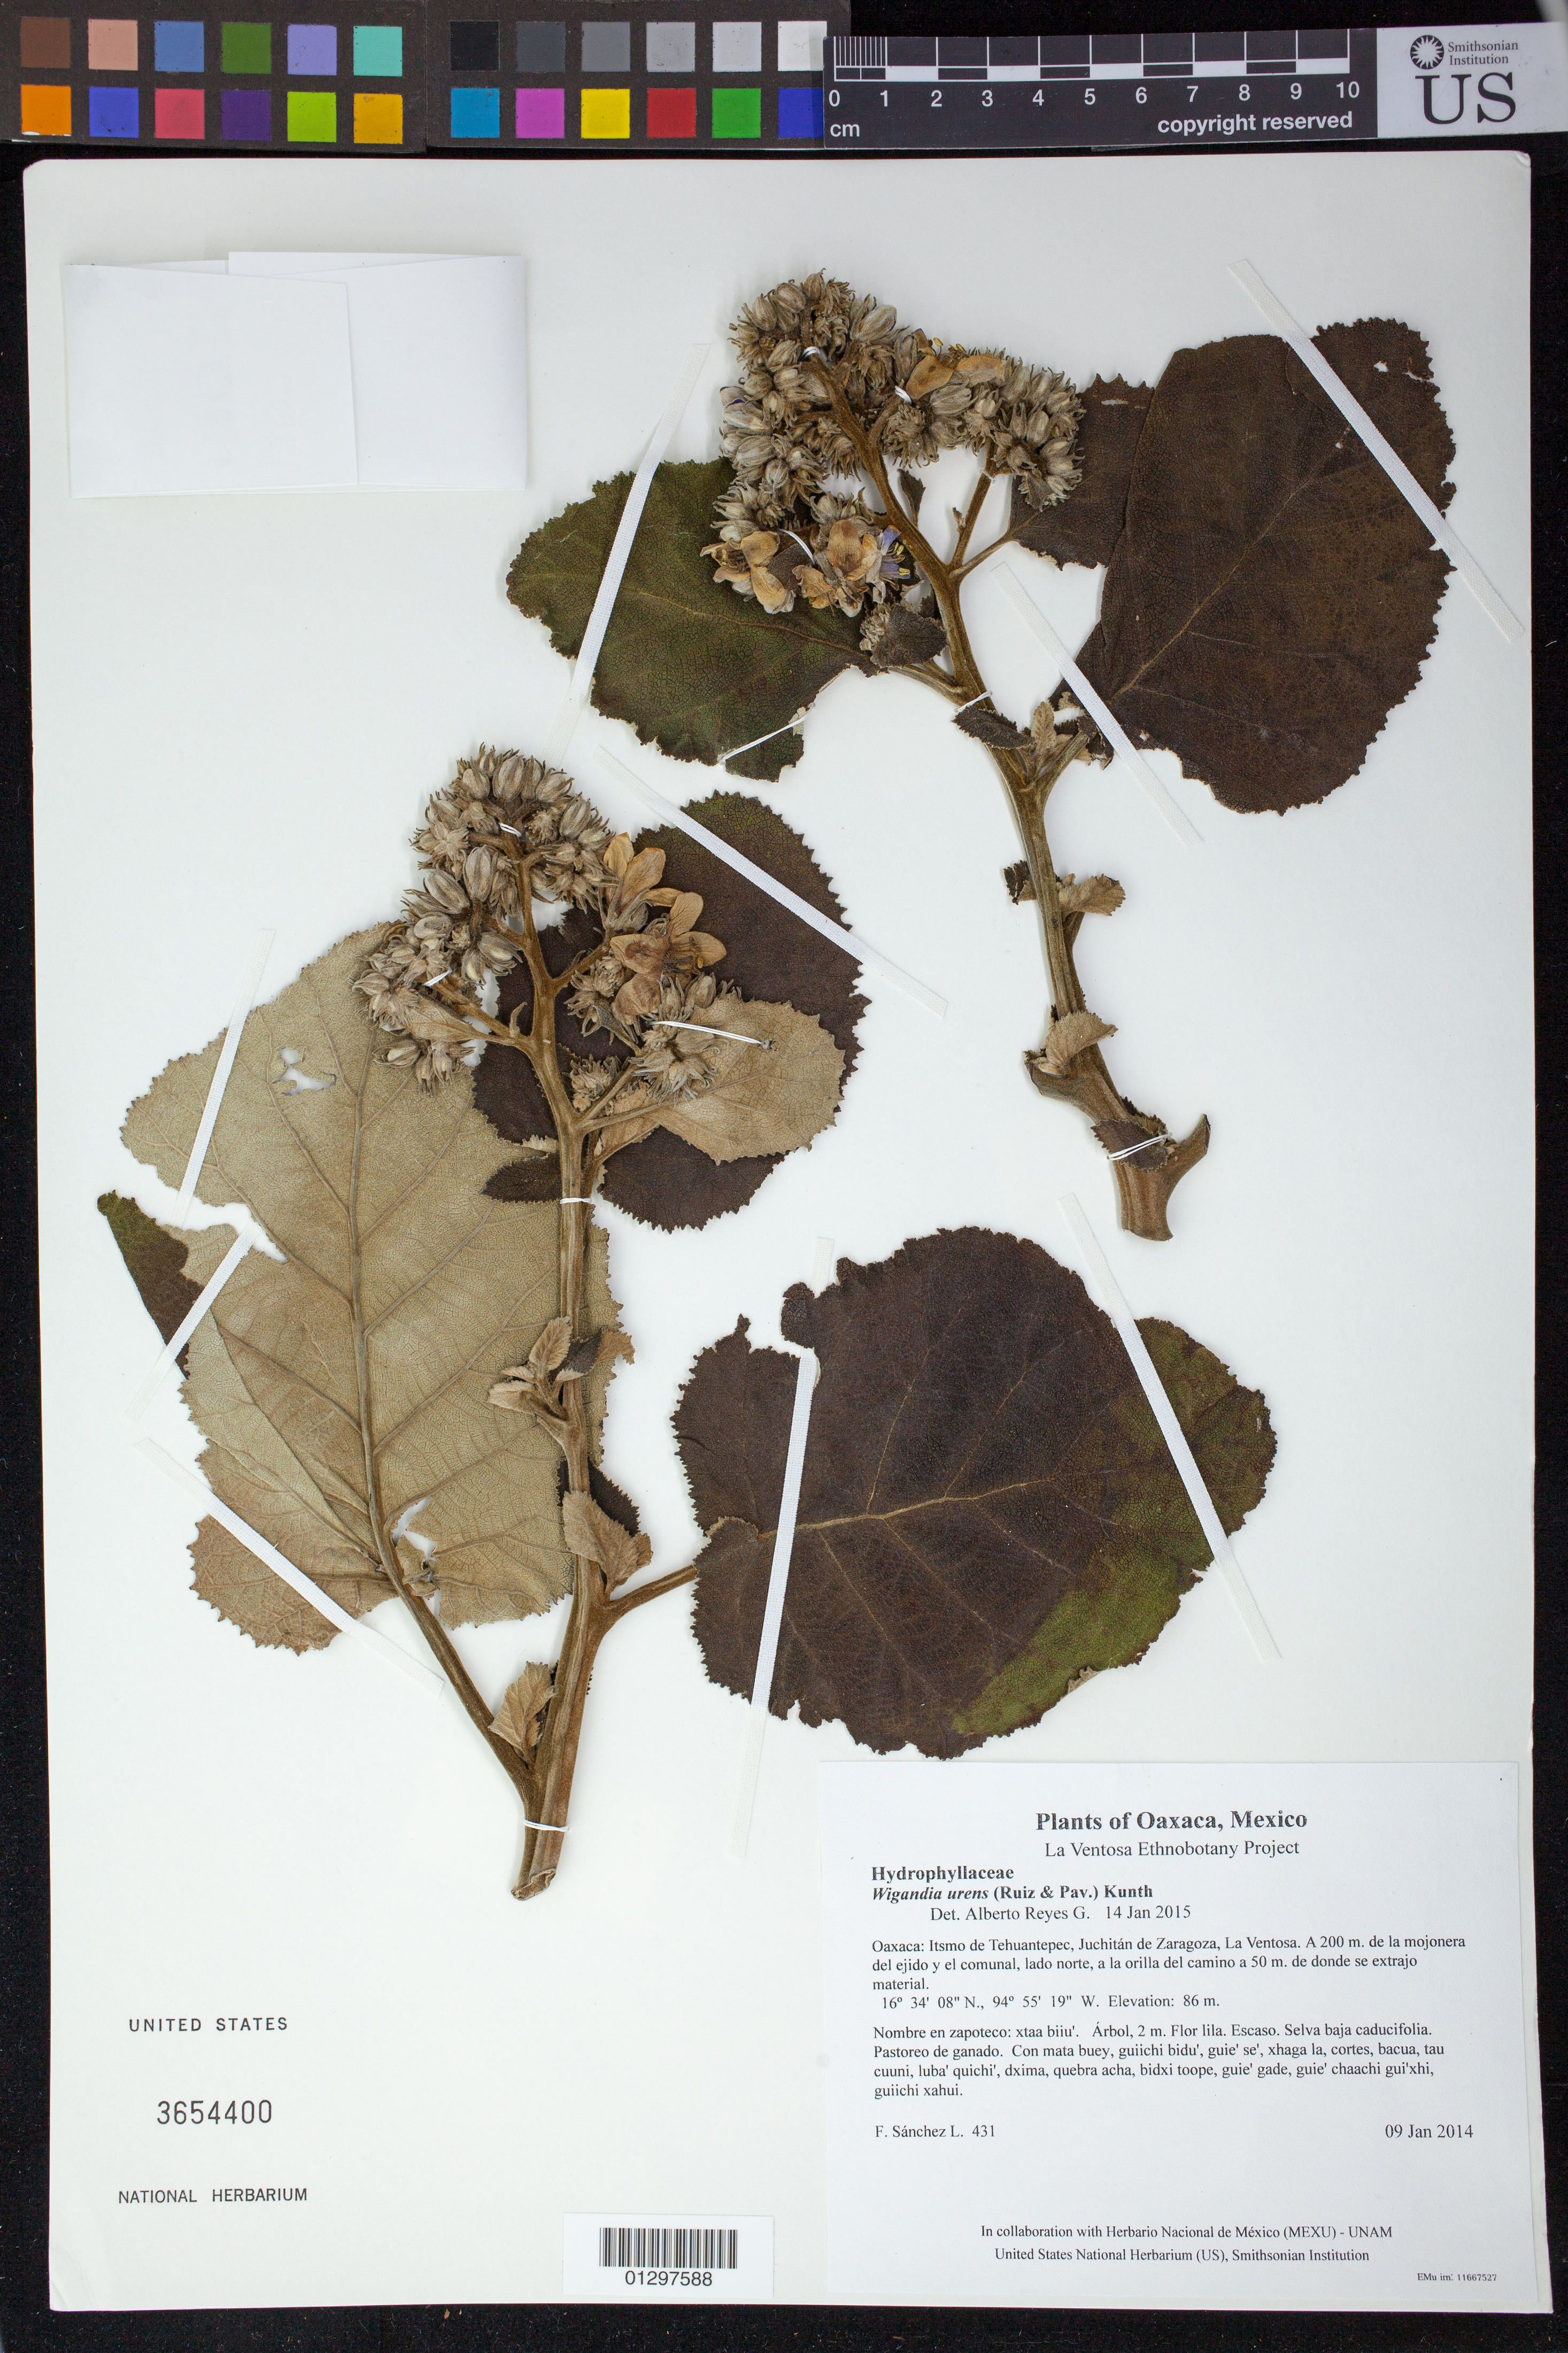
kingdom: Plantae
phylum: Tracheophyta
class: Magnoliopsida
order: Boraginales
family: Namaceae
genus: Wigandia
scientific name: Wigandia urens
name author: (Ruiz & Pav.) Kunth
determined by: Reyes García, A.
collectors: F. Sánchez L.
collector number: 431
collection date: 2014-01-09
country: Mexico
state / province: Oaxaca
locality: Itsmo de Tehuantepec, Juchitán de Zaragoza, La Ventosa. A 200 m. de la mojonera del ejido y el comunal, lado norte, a la orilla del camino a 50 m. de donde se extrajo material.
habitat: Selva baja caducifolia. Pastoreo de ganado.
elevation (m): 86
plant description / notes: JEBOT, MEXU, SERO, US; Yaga. 2 m. Guie' lila. Huaxie'.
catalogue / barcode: US 3654400